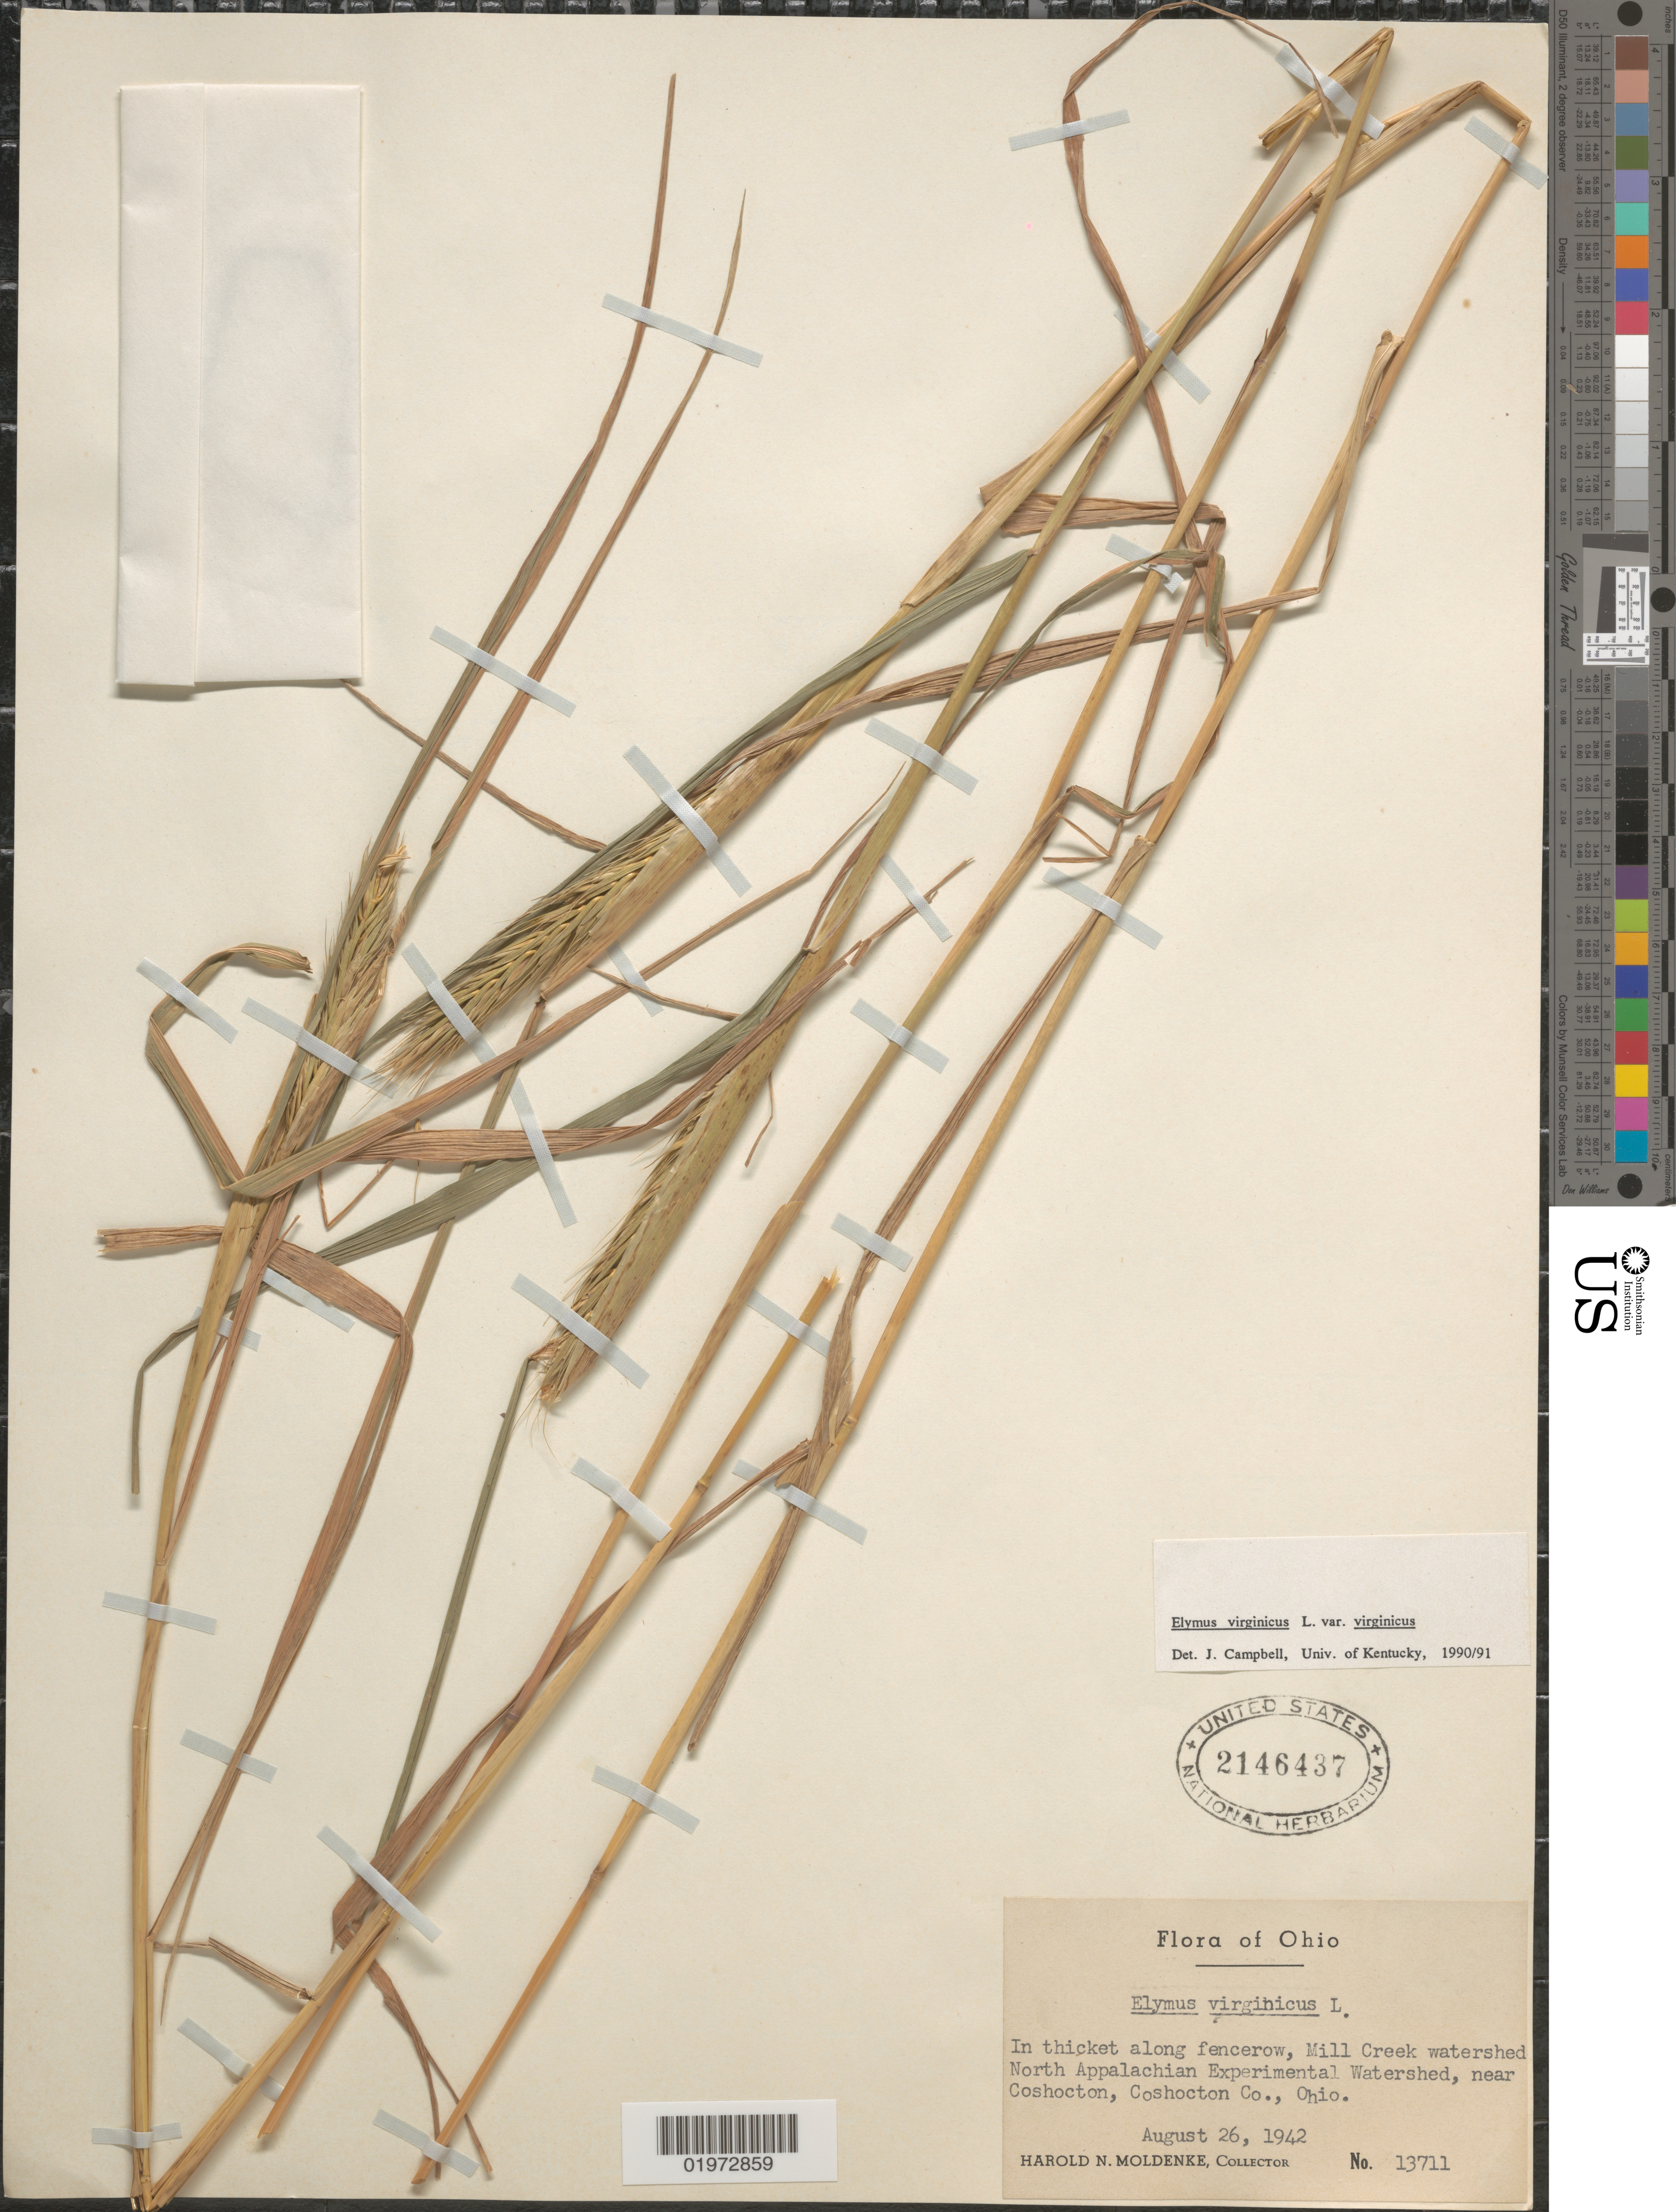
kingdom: Plantae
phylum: Tracheophyta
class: Liliopsida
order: Poales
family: Poaceae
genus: Elymus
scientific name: Elymus virginicus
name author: L.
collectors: H. N. Moldenke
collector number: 13711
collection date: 1942-08-26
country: United States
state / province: Ohio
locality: In thicket along fencerow, Mill Creek watershed North Appalachian Experimental Watershed, near Coshocton, Coshocton Co.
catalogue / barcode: US 2146437